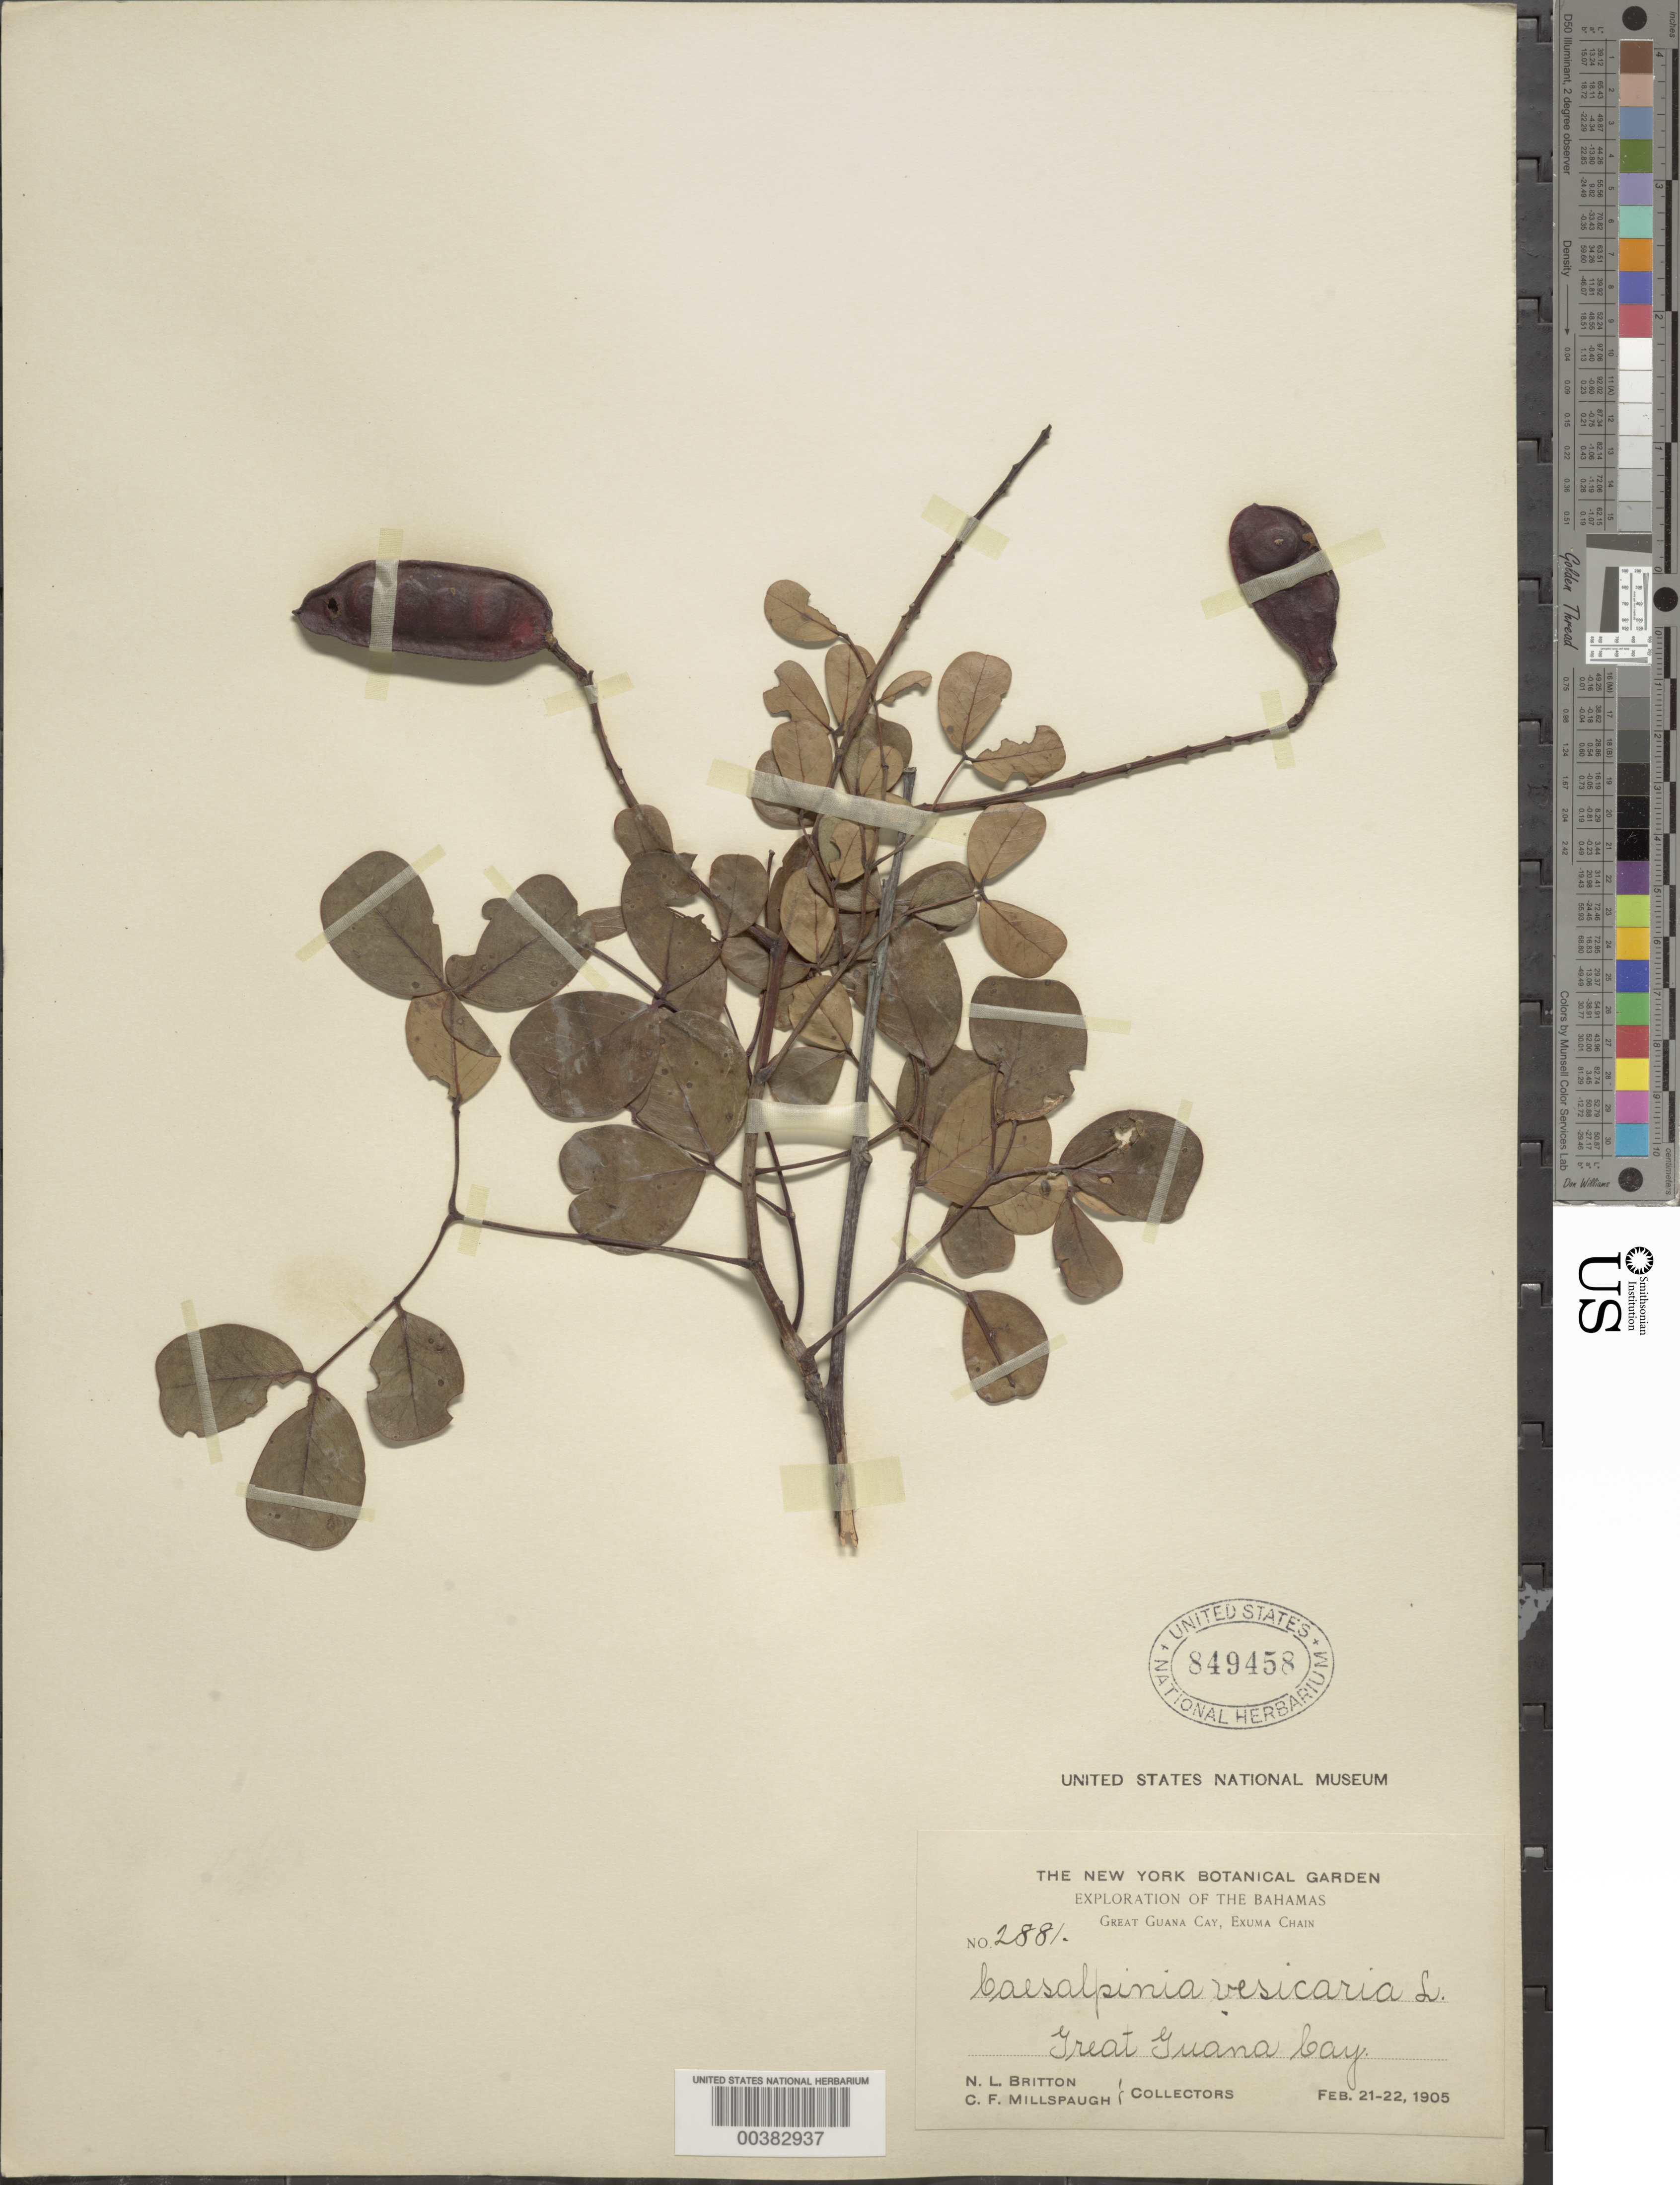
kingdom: Plantae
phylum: Tracheophyta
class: Magnoliopsida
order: Fabales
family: Fabaceae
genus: Tara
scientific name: Tara vesicaria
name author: (L.) Molinari et al.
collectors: N. Britton & C. F. Millspaugh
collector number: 2881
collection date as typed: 21 Feb 1905 and 22 Feb 1905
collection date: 1905-02-21,1905-02-22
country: Bahamas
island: Great Guana Cay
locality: Great guana cay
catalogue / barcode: US 849458